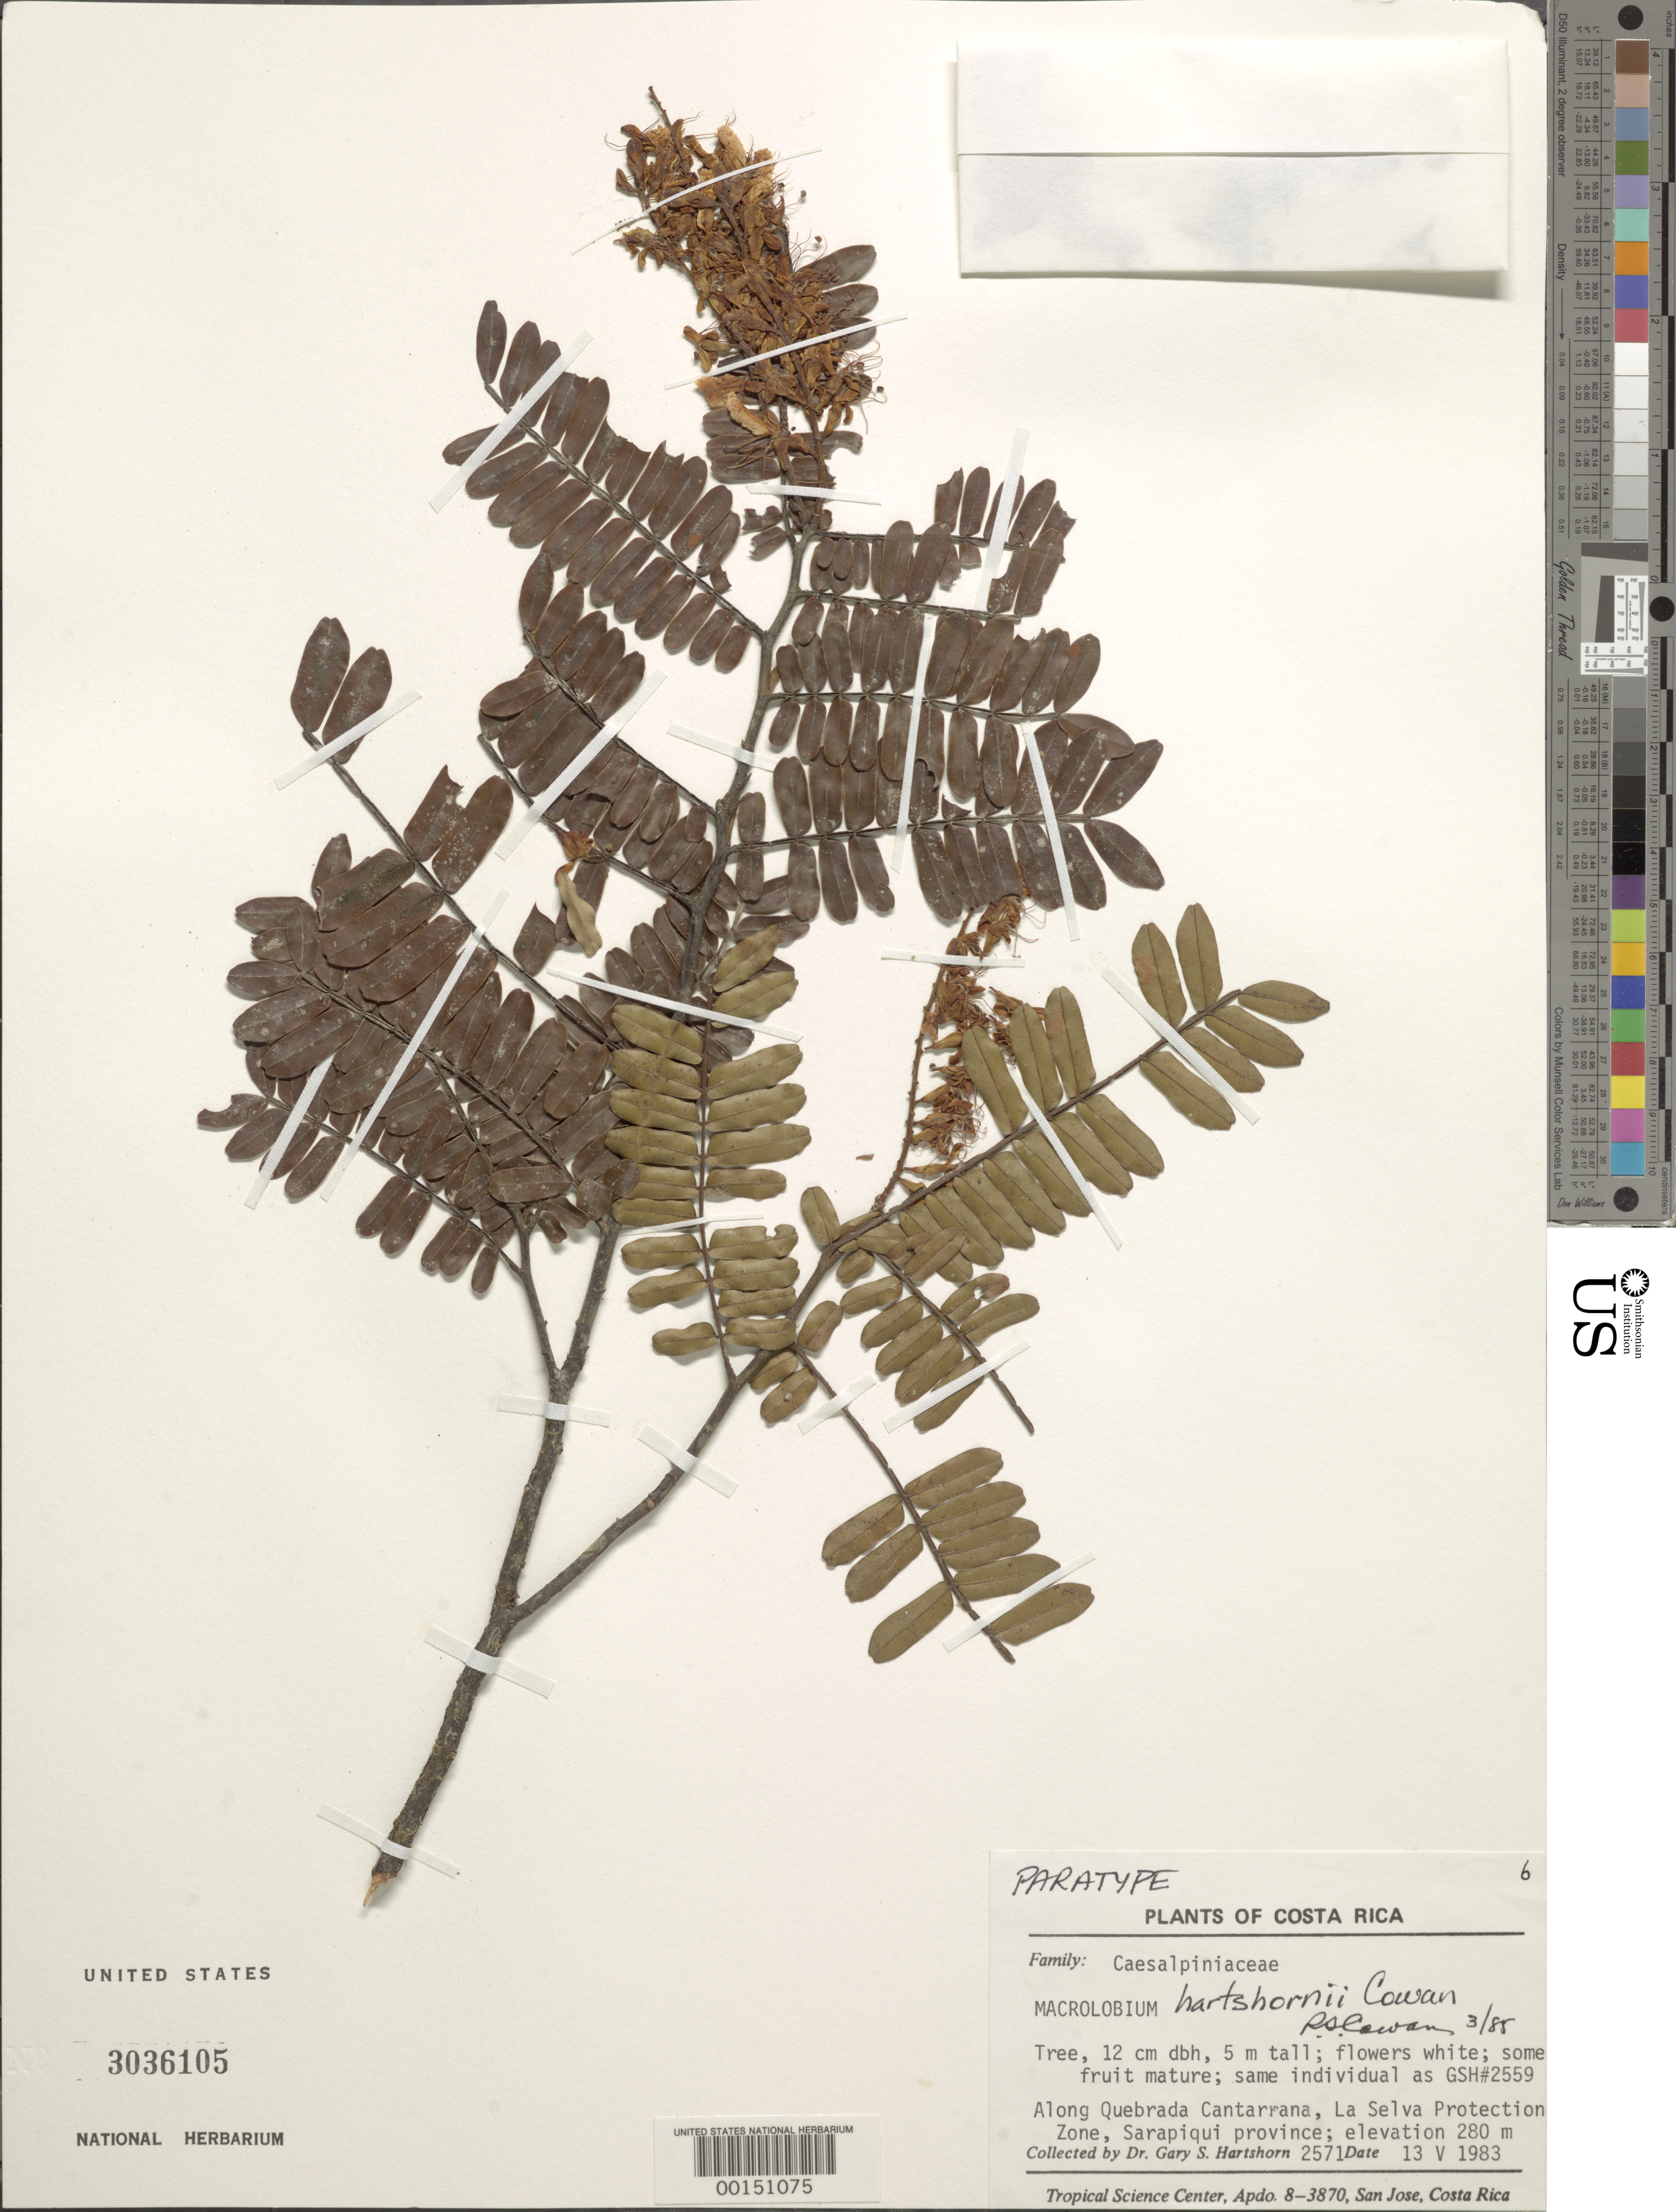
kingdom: Plantae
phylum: Tracheophyta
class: Magnoliopsida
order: Fabales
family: Fabaceae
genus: Macrolobium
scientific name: Macrolobium hartshornii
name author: R.S. Cowan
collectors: G. Hartshorn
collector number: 2571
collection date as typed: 13 May 1983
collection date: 1983-05-13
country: Costa Rica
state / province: Heredia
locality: La selva protection zone, along quebrada cantarana; alt. 280m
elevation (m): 280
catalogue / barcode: US 3036105